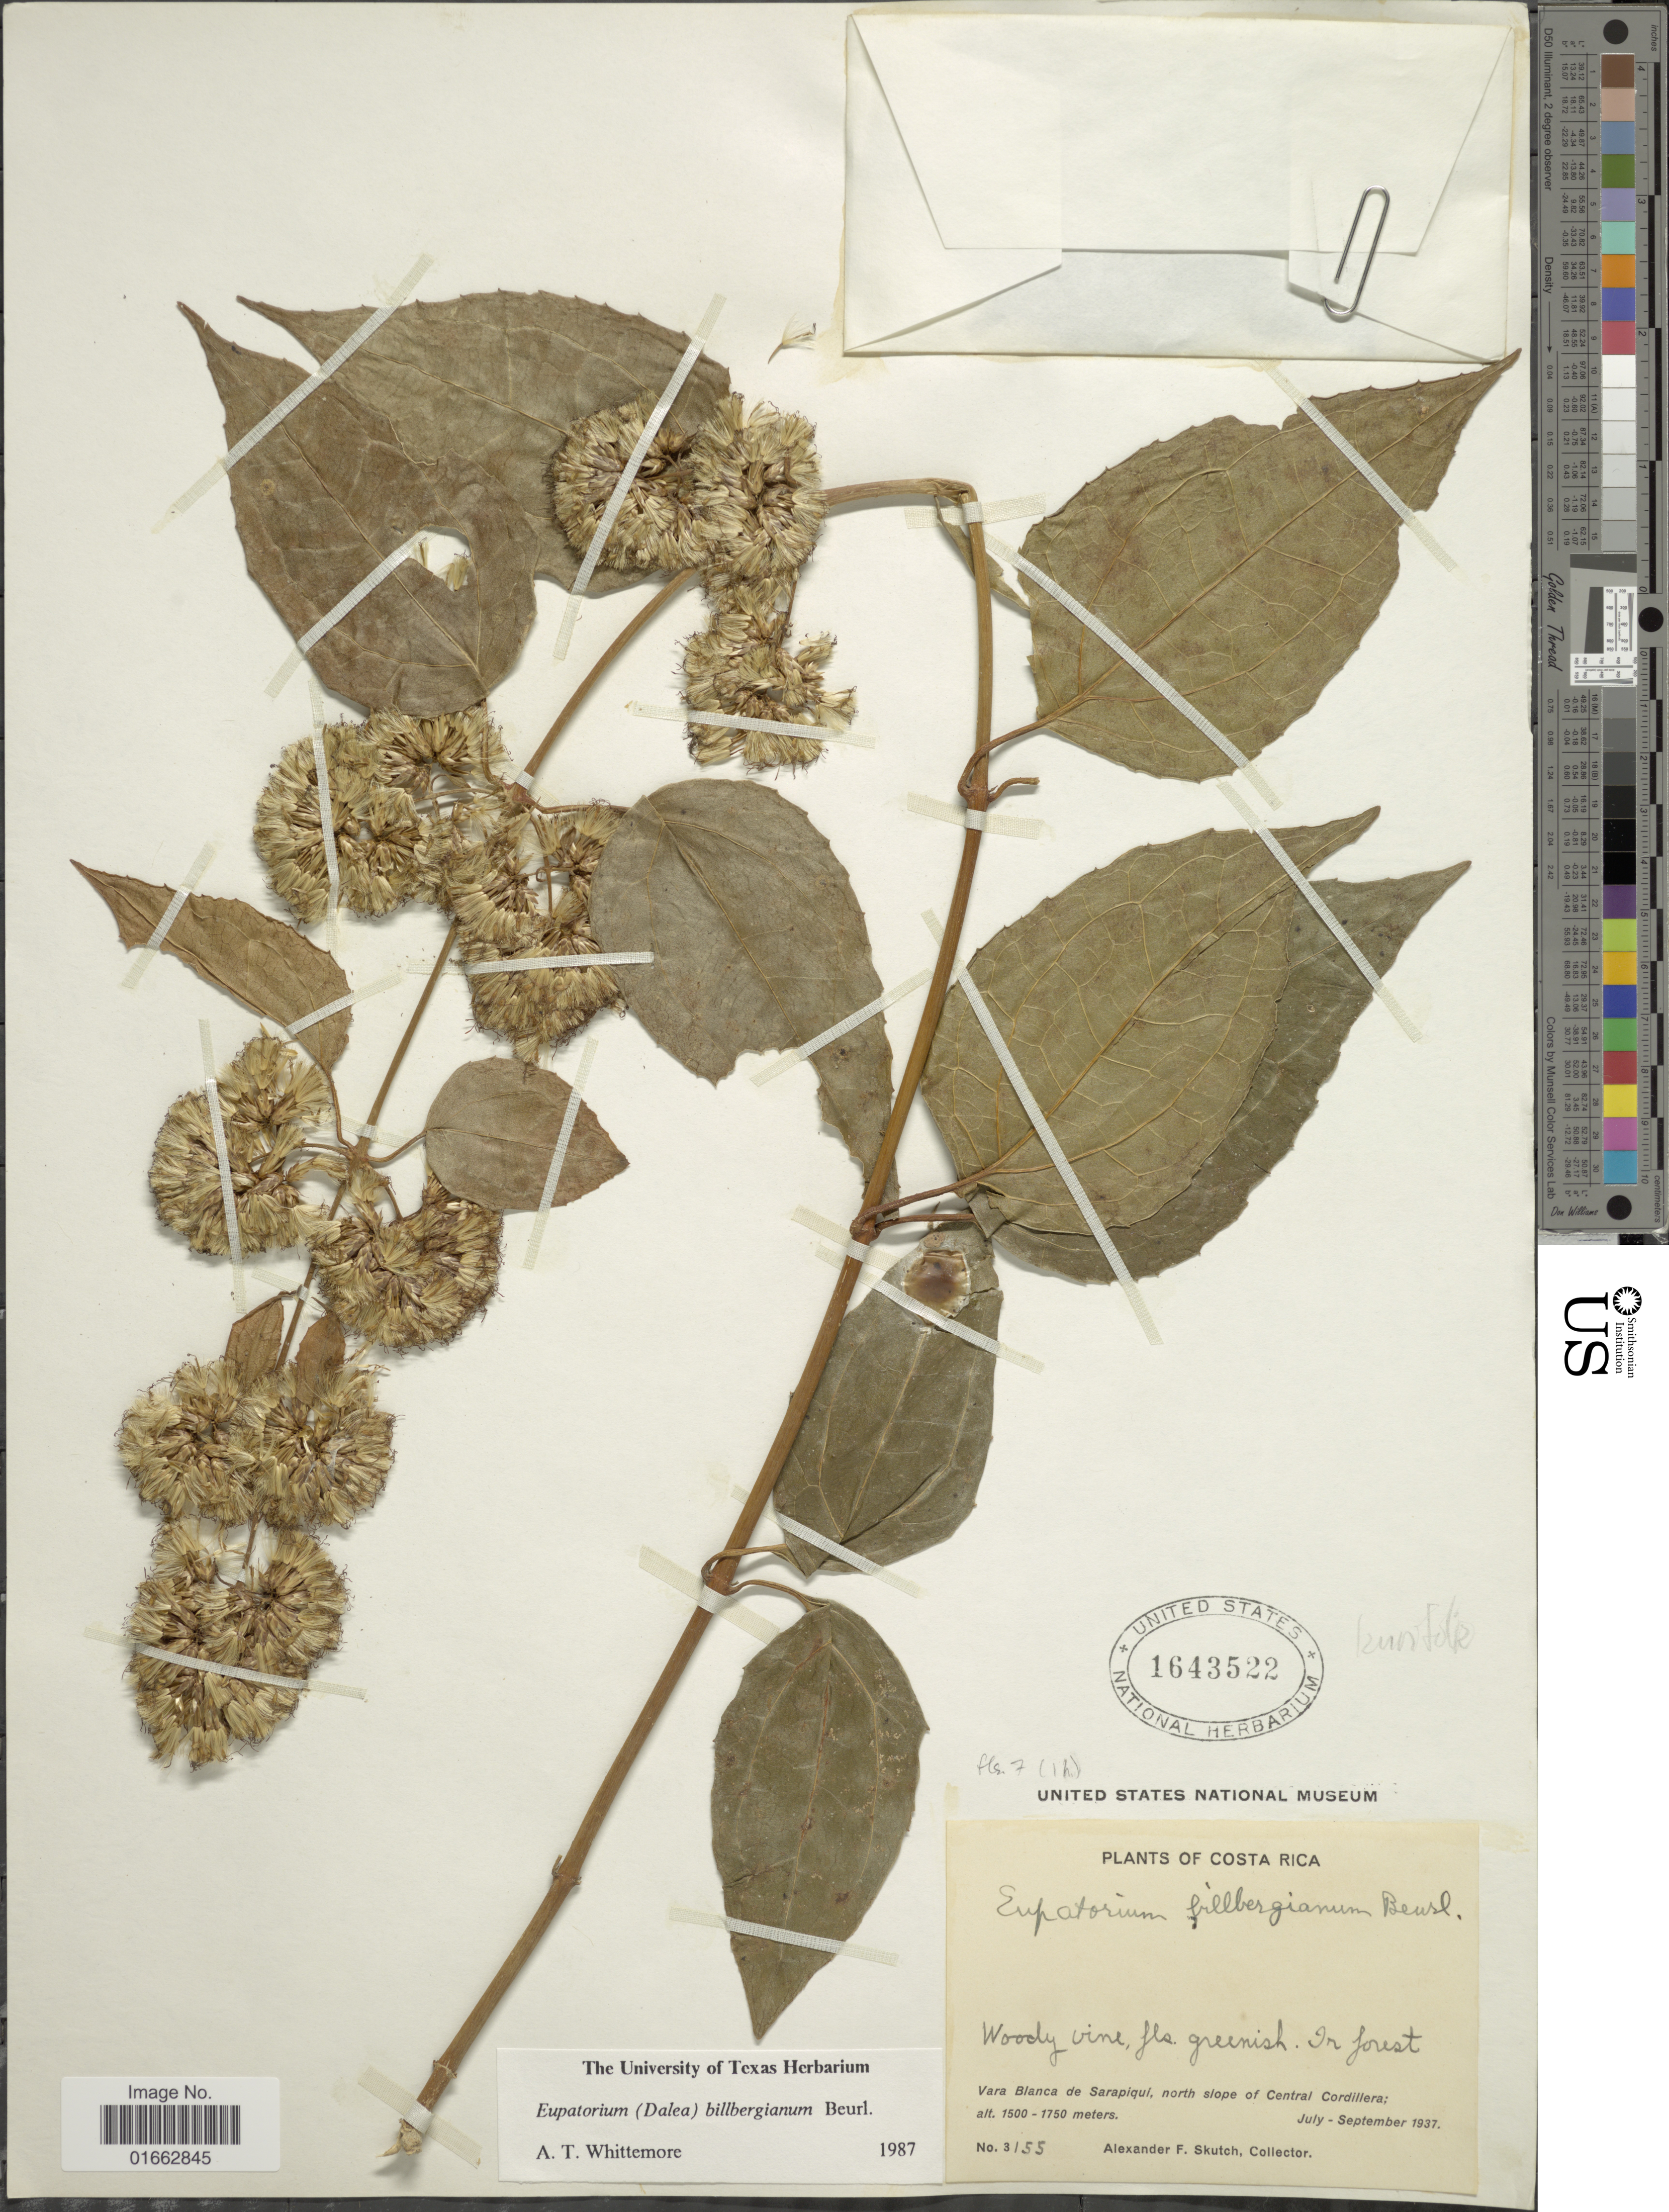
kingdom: Plantae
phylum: Tracheophyta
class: Magnoliopsida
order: Asterales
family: Asteraceae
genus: Critonia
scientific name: Critonia laurifolia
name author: (B.L. Rob.) R.M. King & H. Rob.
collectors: A. F. Skutch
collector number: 3155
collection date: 1937-07/1937-09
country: Costa Rica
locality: Vara Blanca de Sarapiqui, north slope of Central Cordillera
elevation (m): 1500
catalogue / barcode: US 1643522